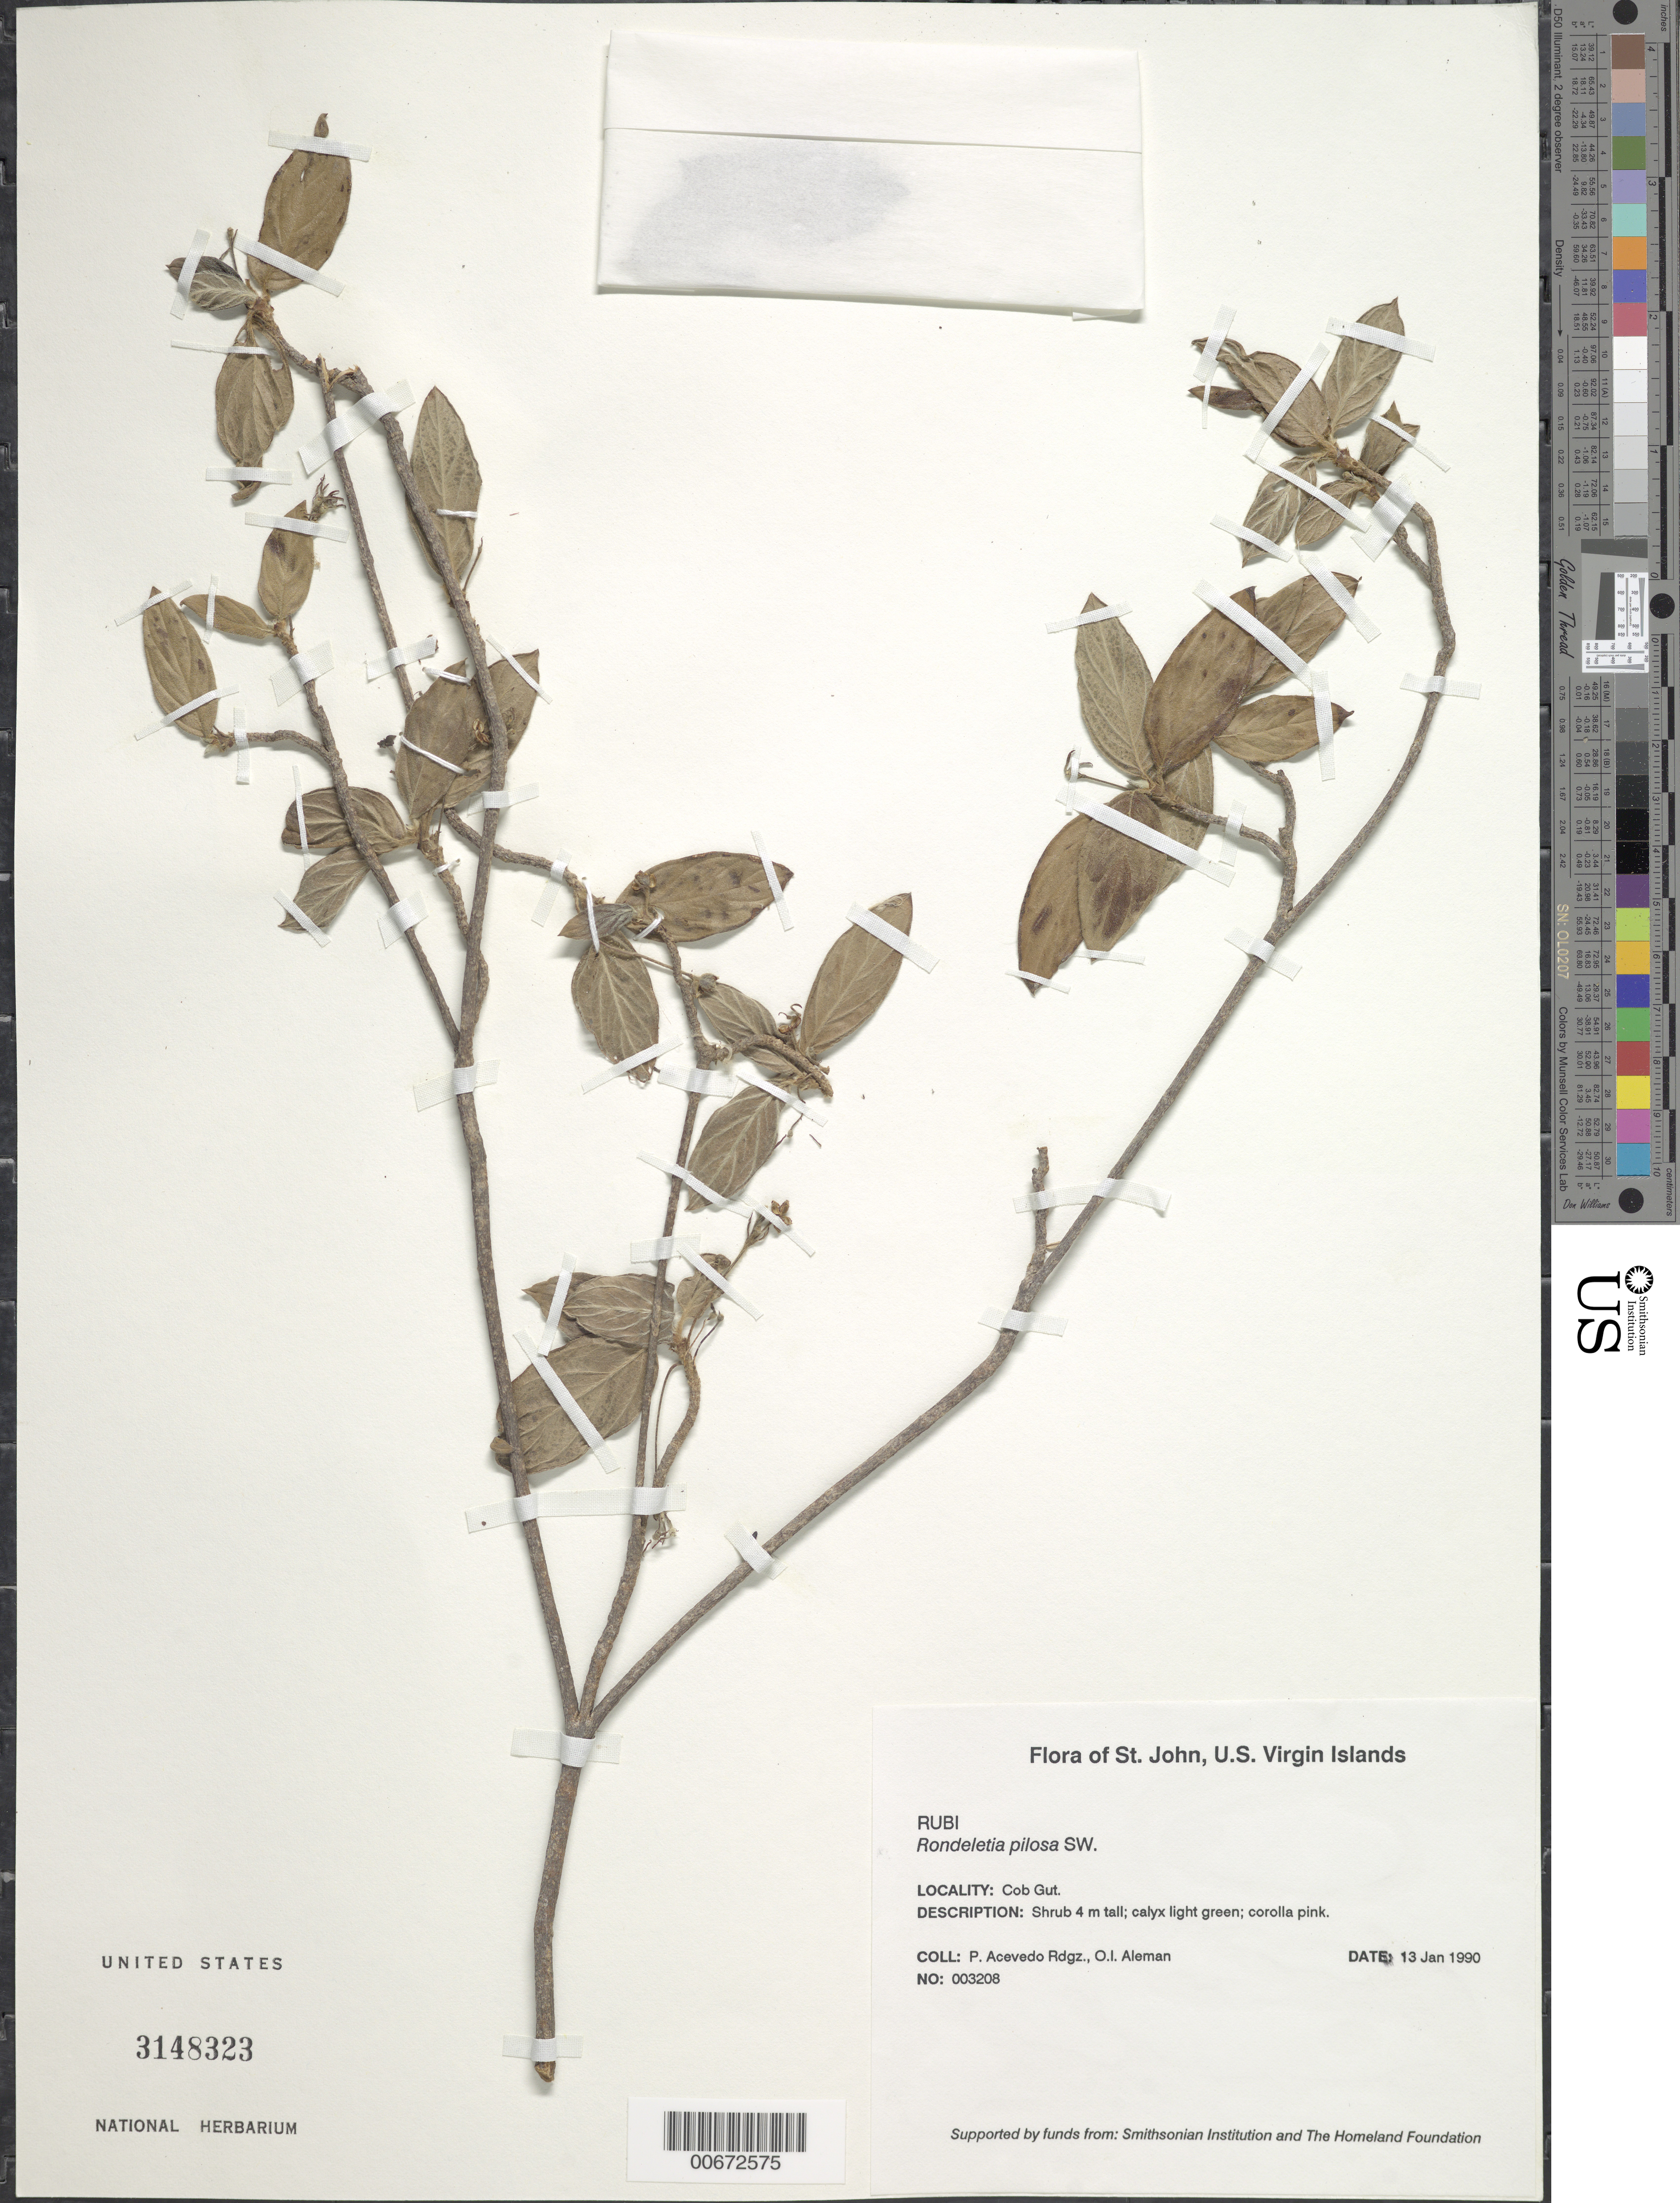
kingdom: Plantae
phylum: Tracheophyta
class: Magnoliopsida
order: Gentianales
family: Rubiaceae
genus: Rondeletia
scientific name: Rondeletia pilosa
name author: Sw.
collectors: P. Acevedo-Rodr. & O. Alemán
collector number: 3208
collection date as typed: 13 Jan 1990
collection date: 1990-01-13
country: U.S. Virgin Islands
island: St. John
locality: Coral Bay Quarter; Cob Gut, toward Minna Hill.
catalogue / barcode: US 3148323